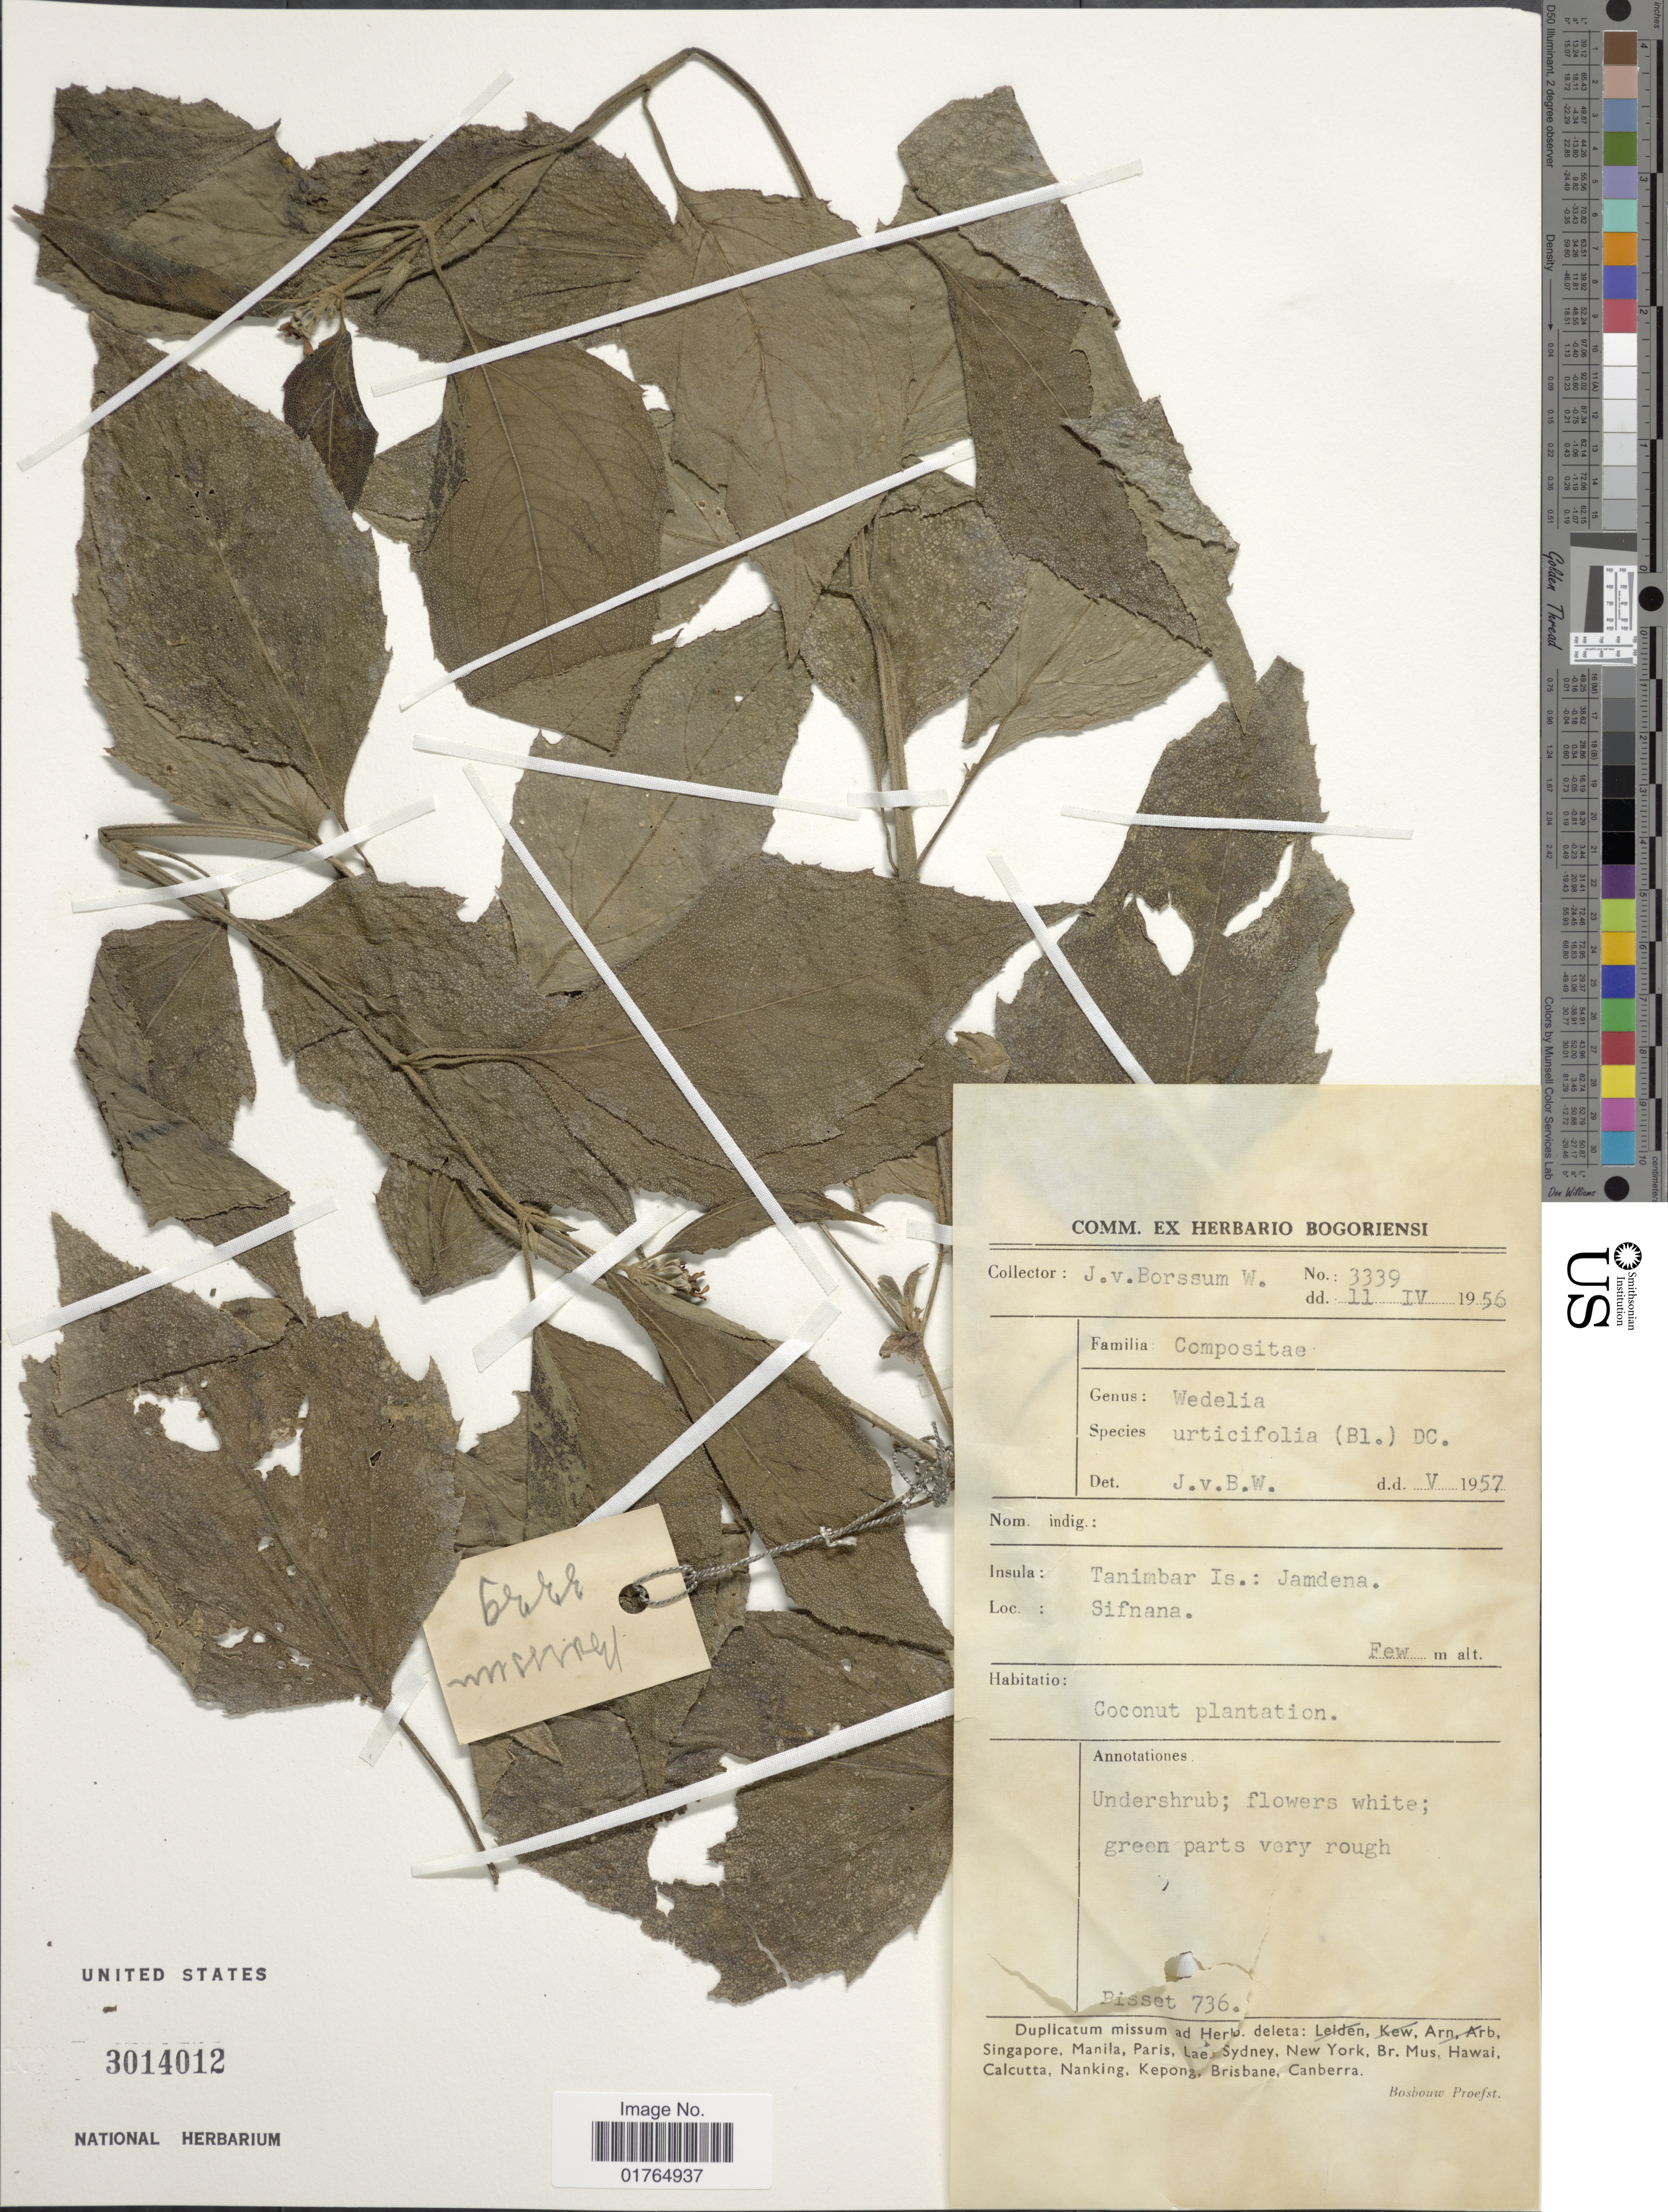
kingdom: Plantae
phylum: Tracheophyta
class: Magnoliopsida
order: Asterales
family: Asteraceae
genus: Wedelia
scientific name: Wedelia urticifolia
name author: DC.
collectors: J. Borssum Waalkes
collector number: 3339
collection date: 1956-04-11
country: Indonesia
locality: Tanimbar Is., Jamdena, Sifnana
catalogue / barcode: US 3014012